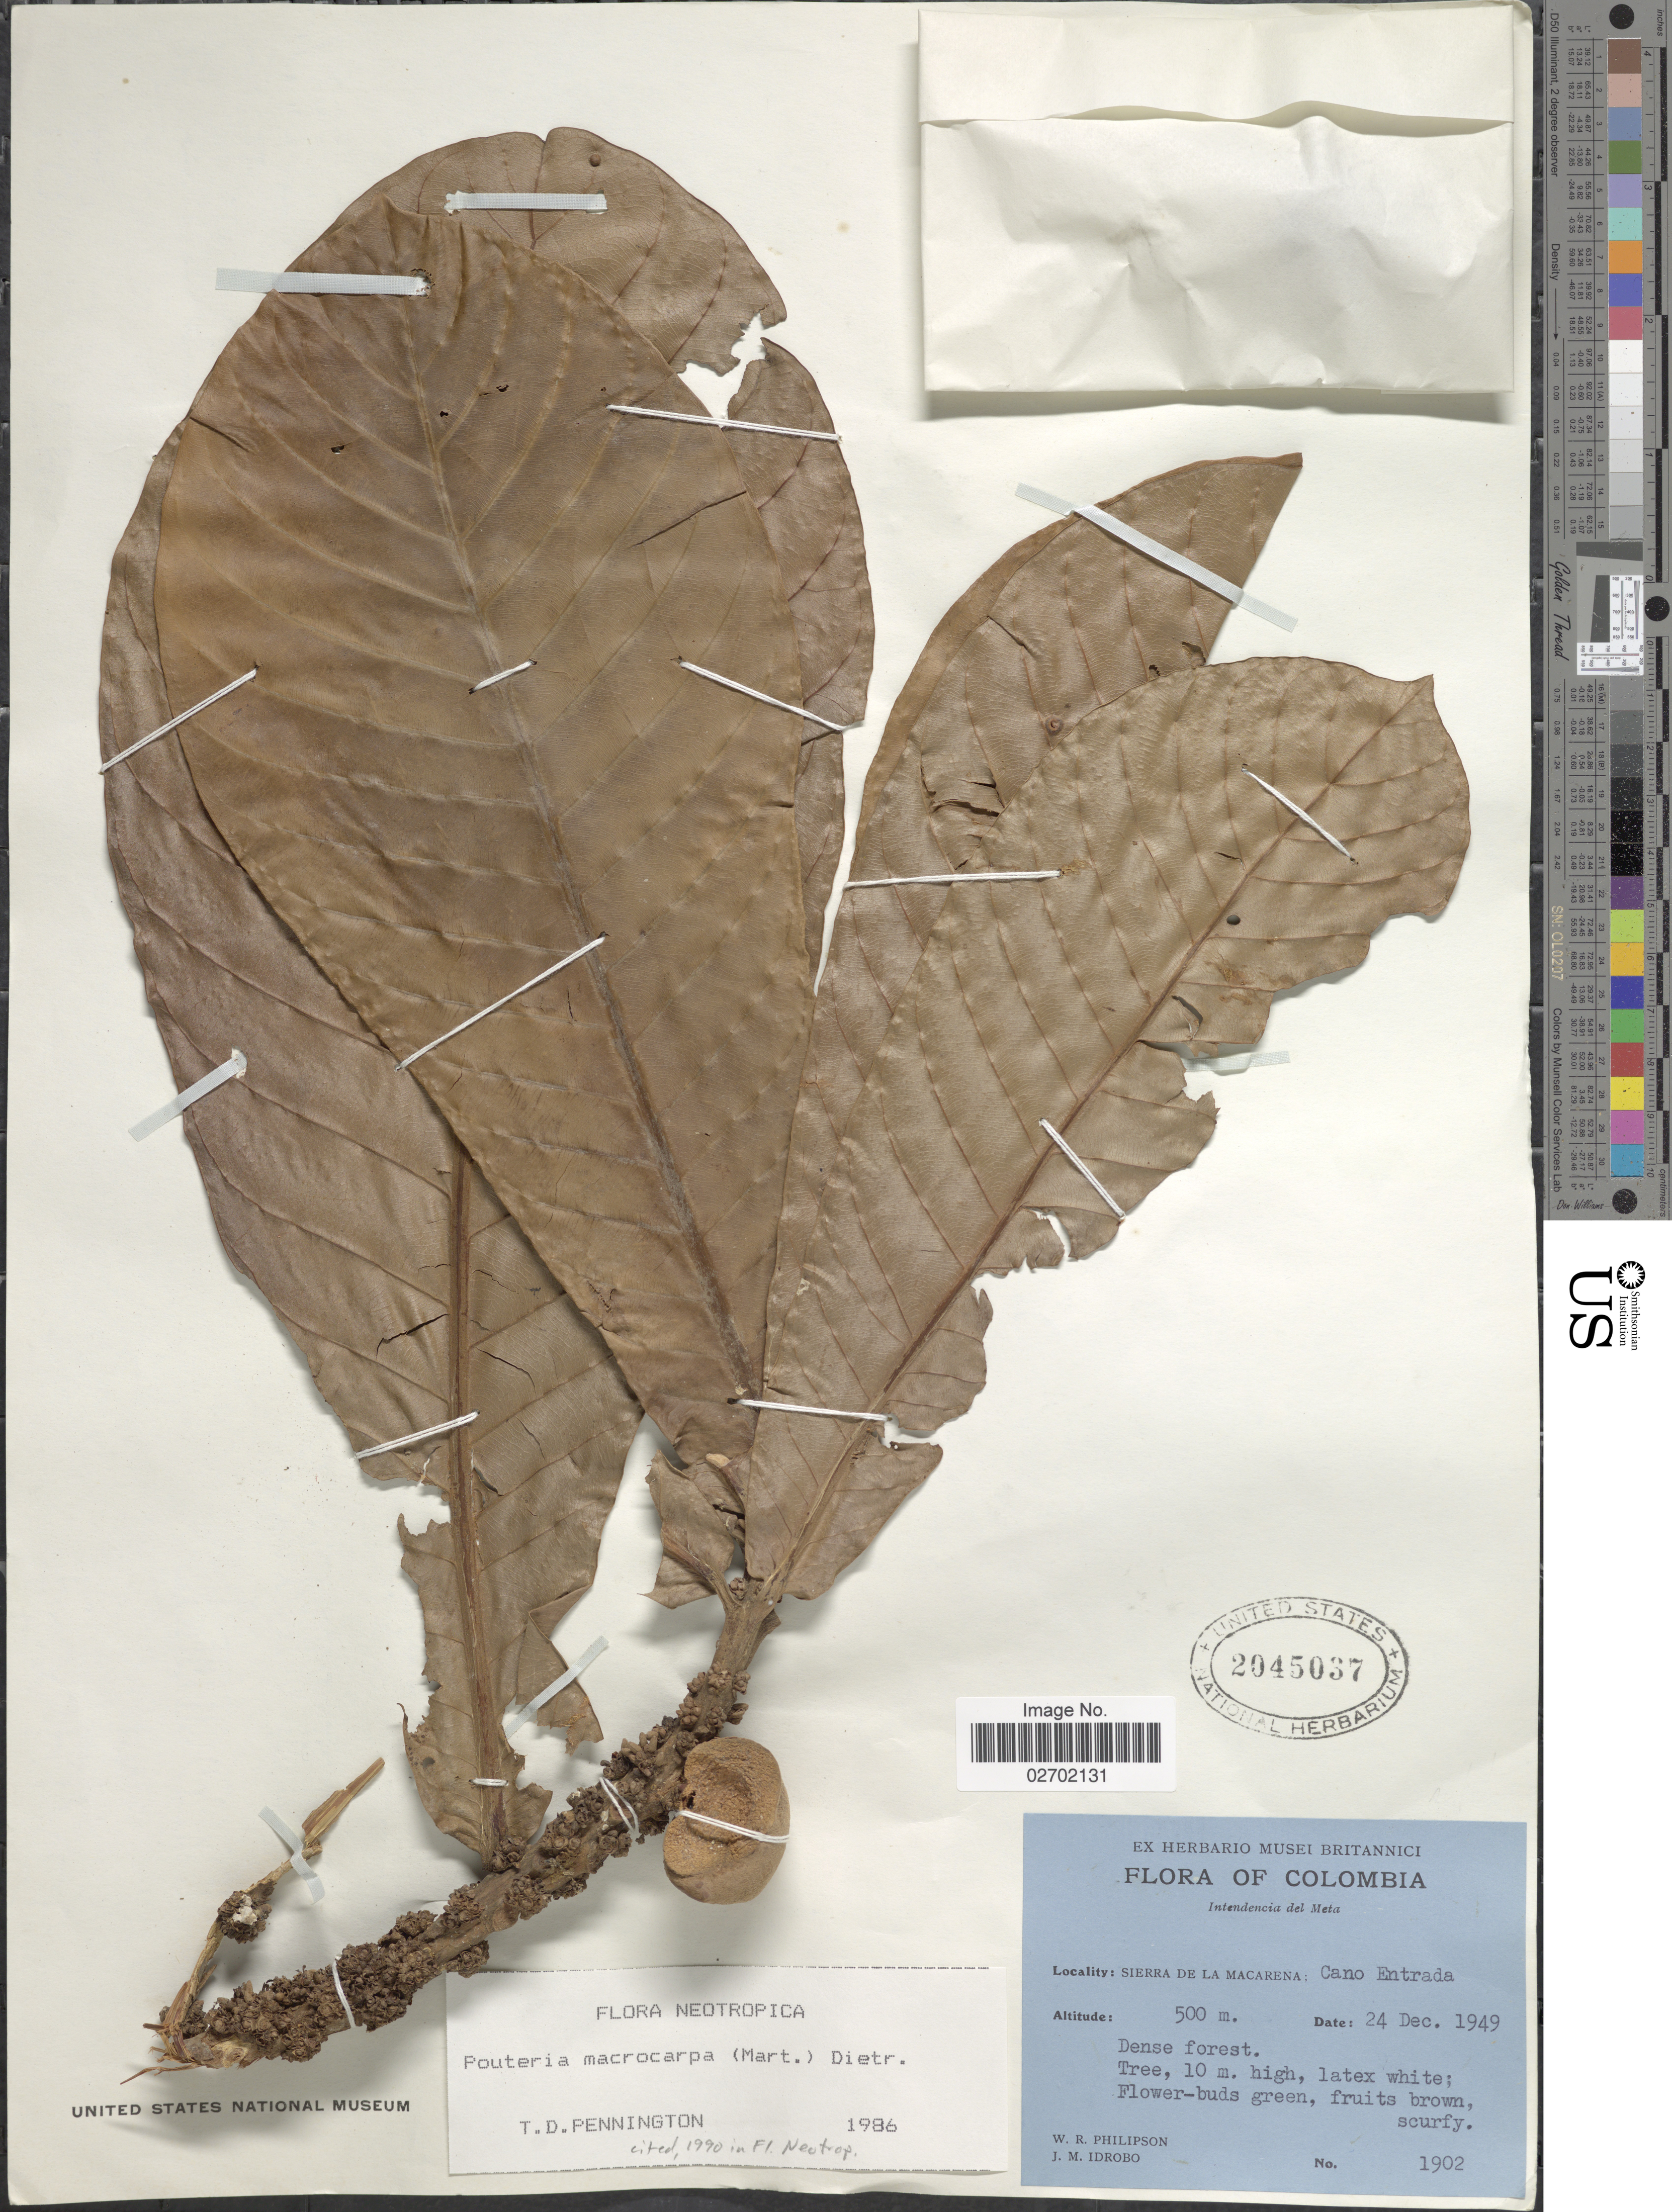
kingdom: Plantae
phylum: Tracheophyta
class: Magnoliopsida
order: Ericales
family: Sapotaceae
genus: Pouteria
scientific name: Pouteria macrocarpa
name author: (Mart.) D. Dietr.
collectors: W. R. Philipson & J. M. Idrobo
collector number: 1902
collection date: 1949-12-24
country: Colombia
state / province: Meta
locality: Sierra De La Macarena; Cano Entrada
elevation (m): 500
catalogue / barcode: US 2045037